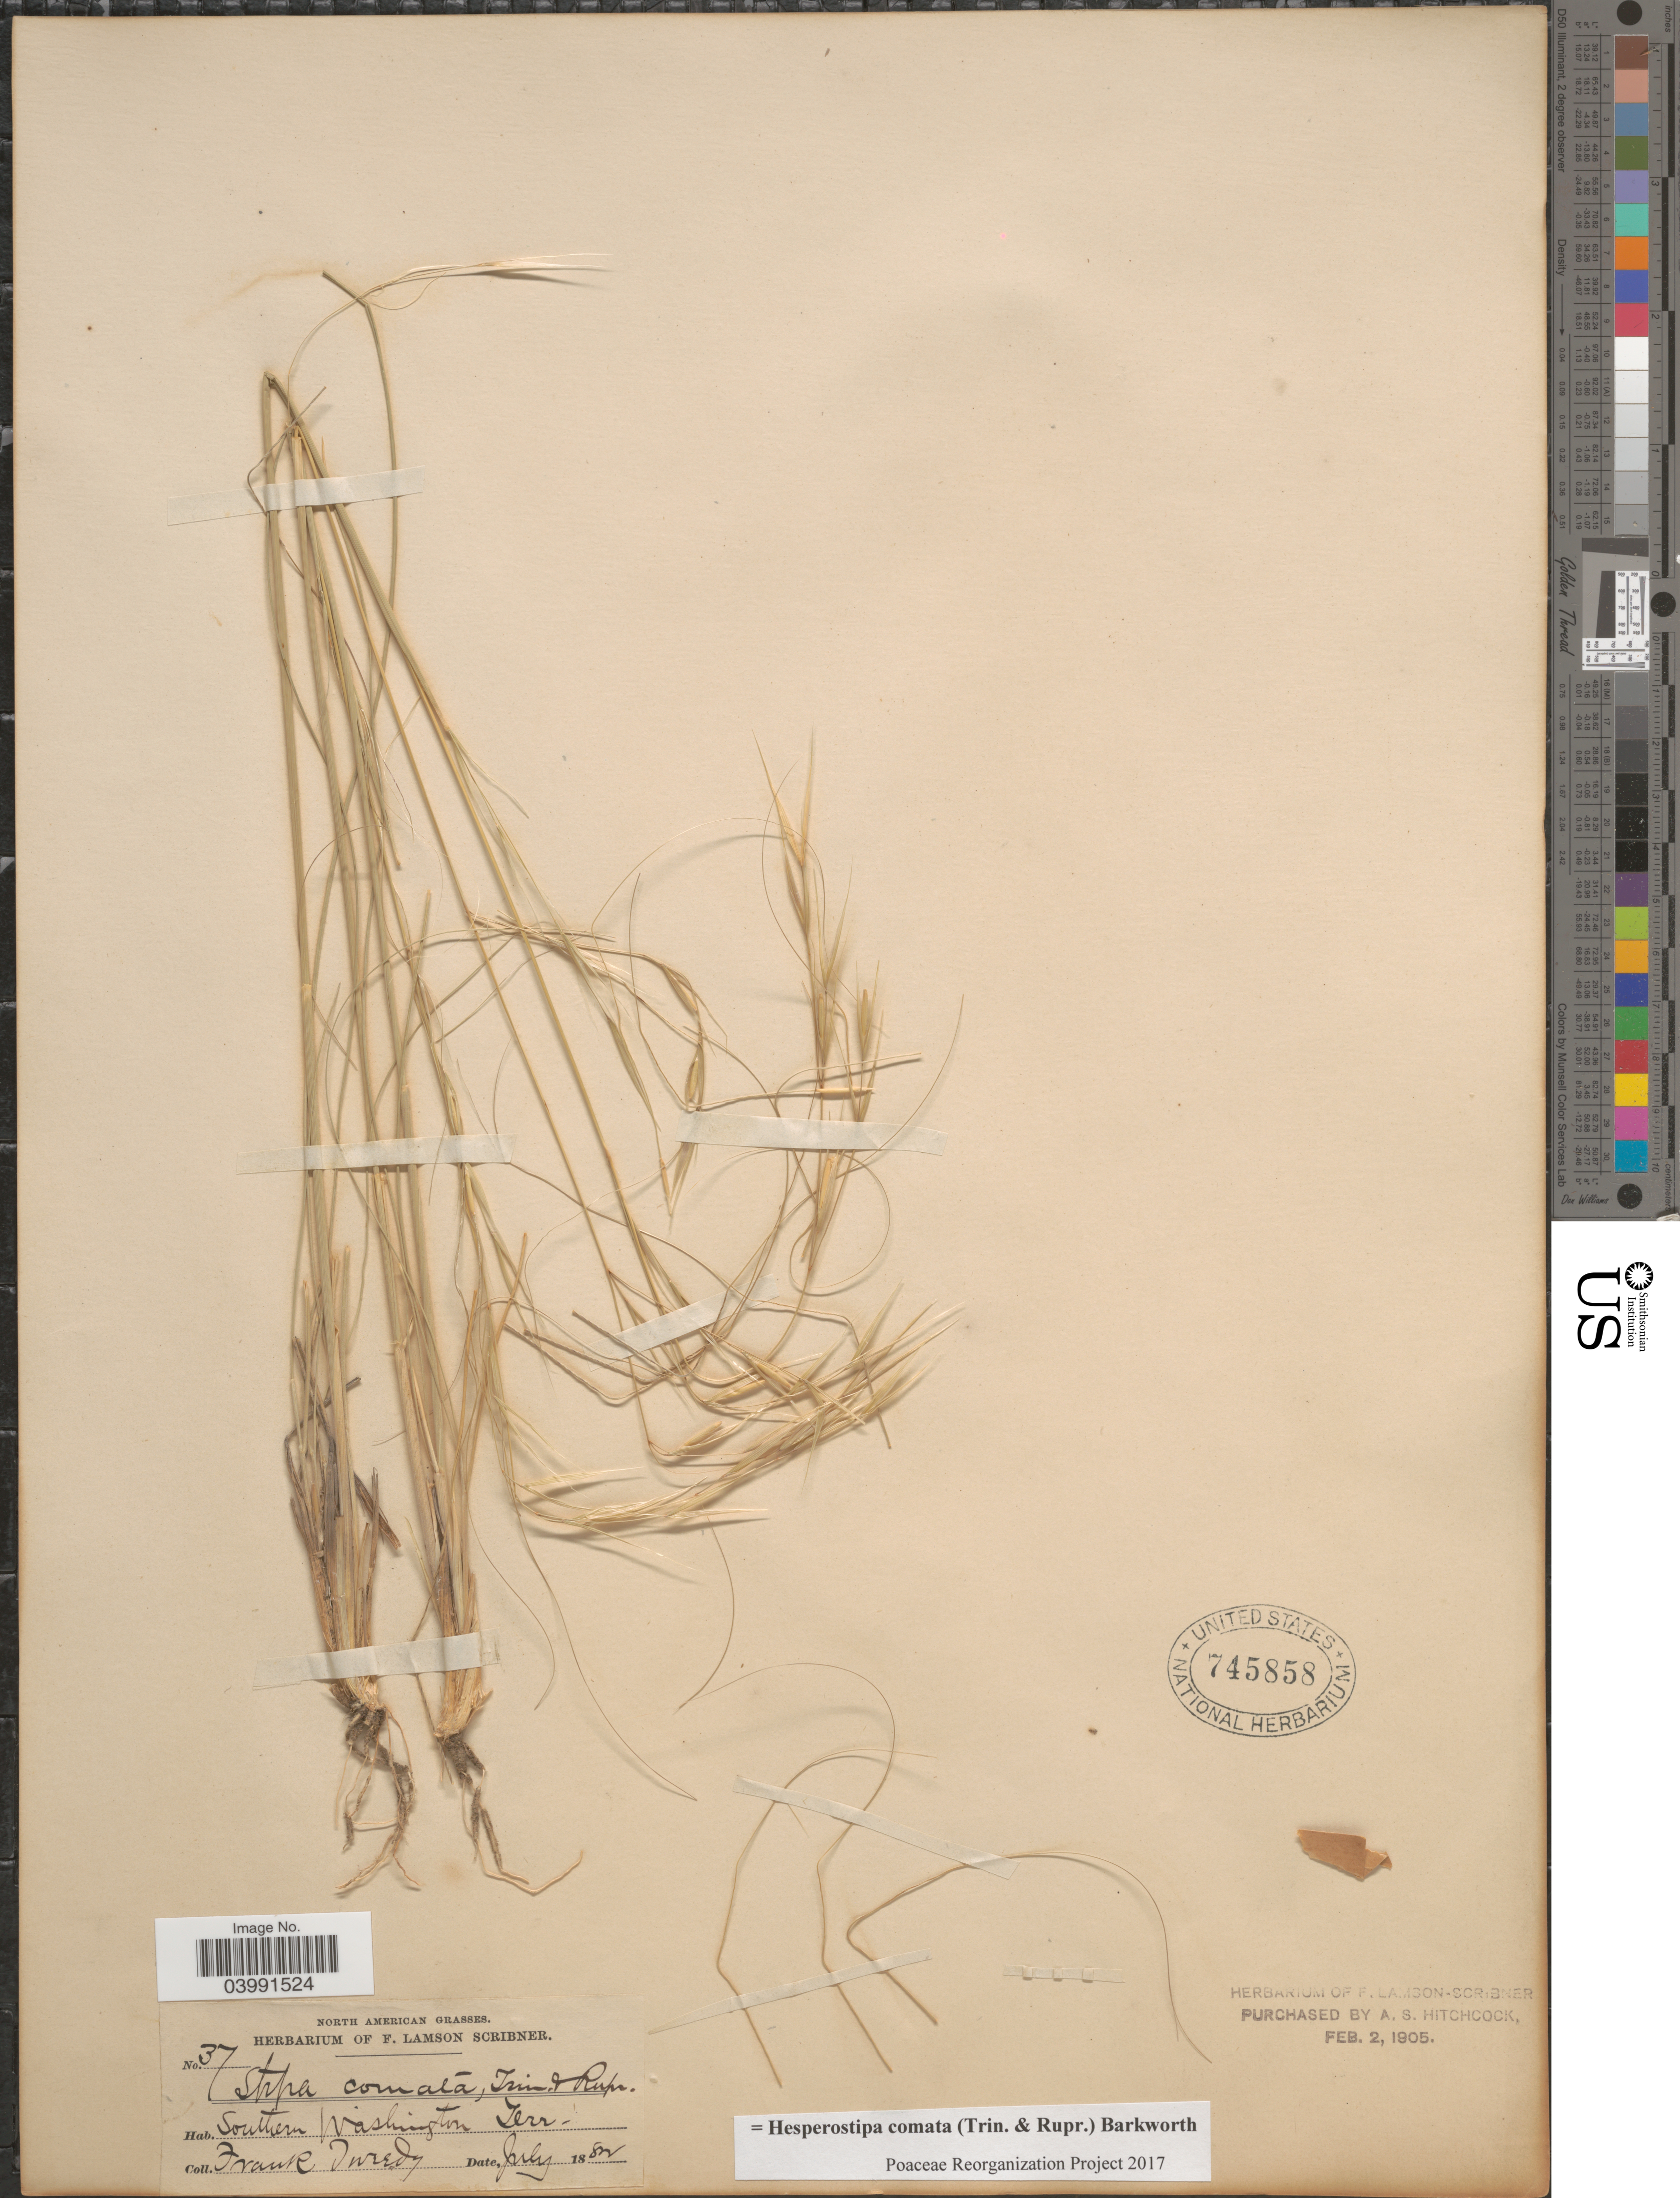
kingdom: Plantae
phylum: Tracheophyta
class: Liliopsida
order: Poales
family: Poaceae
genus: Hesperostipa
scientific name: Hesperostipa comata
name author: (Trin. & Rupr.) Barkworth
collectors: F. Tweedy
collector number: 37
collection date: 1882-07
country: United States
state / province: Washington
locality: Southern Washington Terr.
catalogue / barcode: US 745858